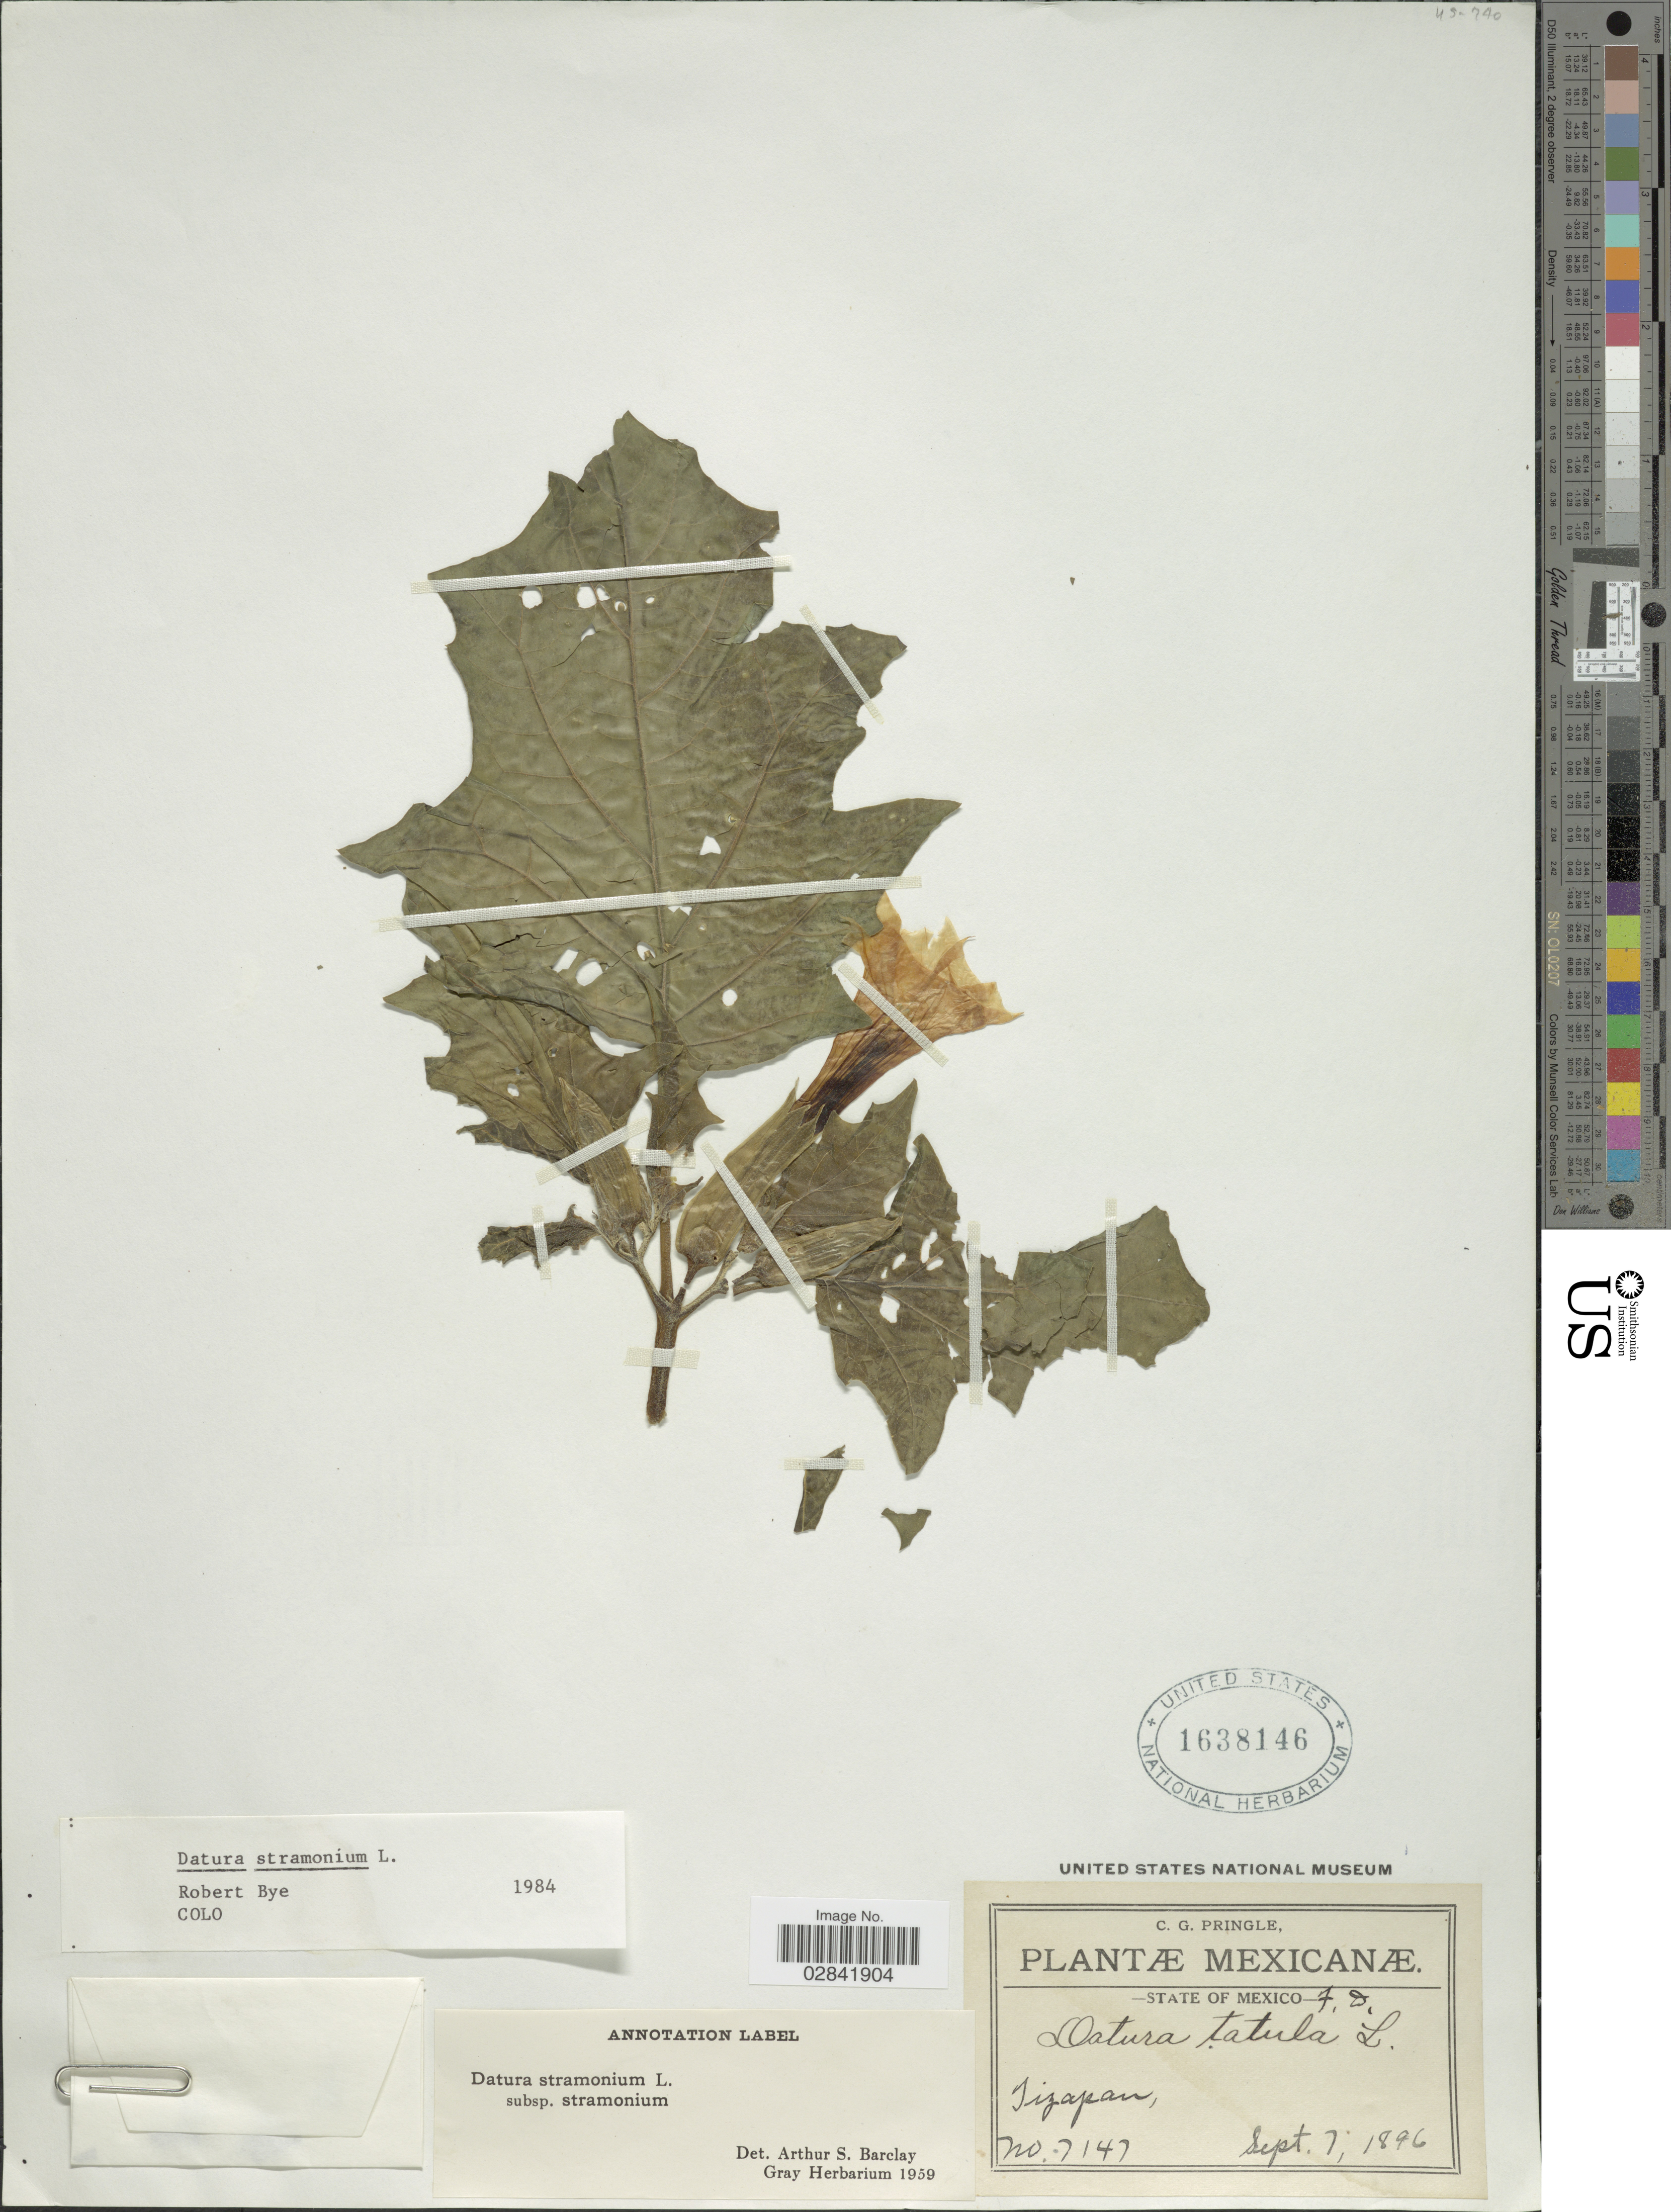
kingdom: Plantae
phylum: Tracheophyta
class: Magnoliopsida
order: Solanales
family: Solanaceae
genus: Datura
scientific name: Datura stramonium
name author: L.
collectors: C. G. Pringle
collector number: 7147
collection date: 1896-09-07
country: Mexico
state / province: Distrito Federal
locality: Mexico-F.D. Tizapan.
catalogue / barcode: US 1638146